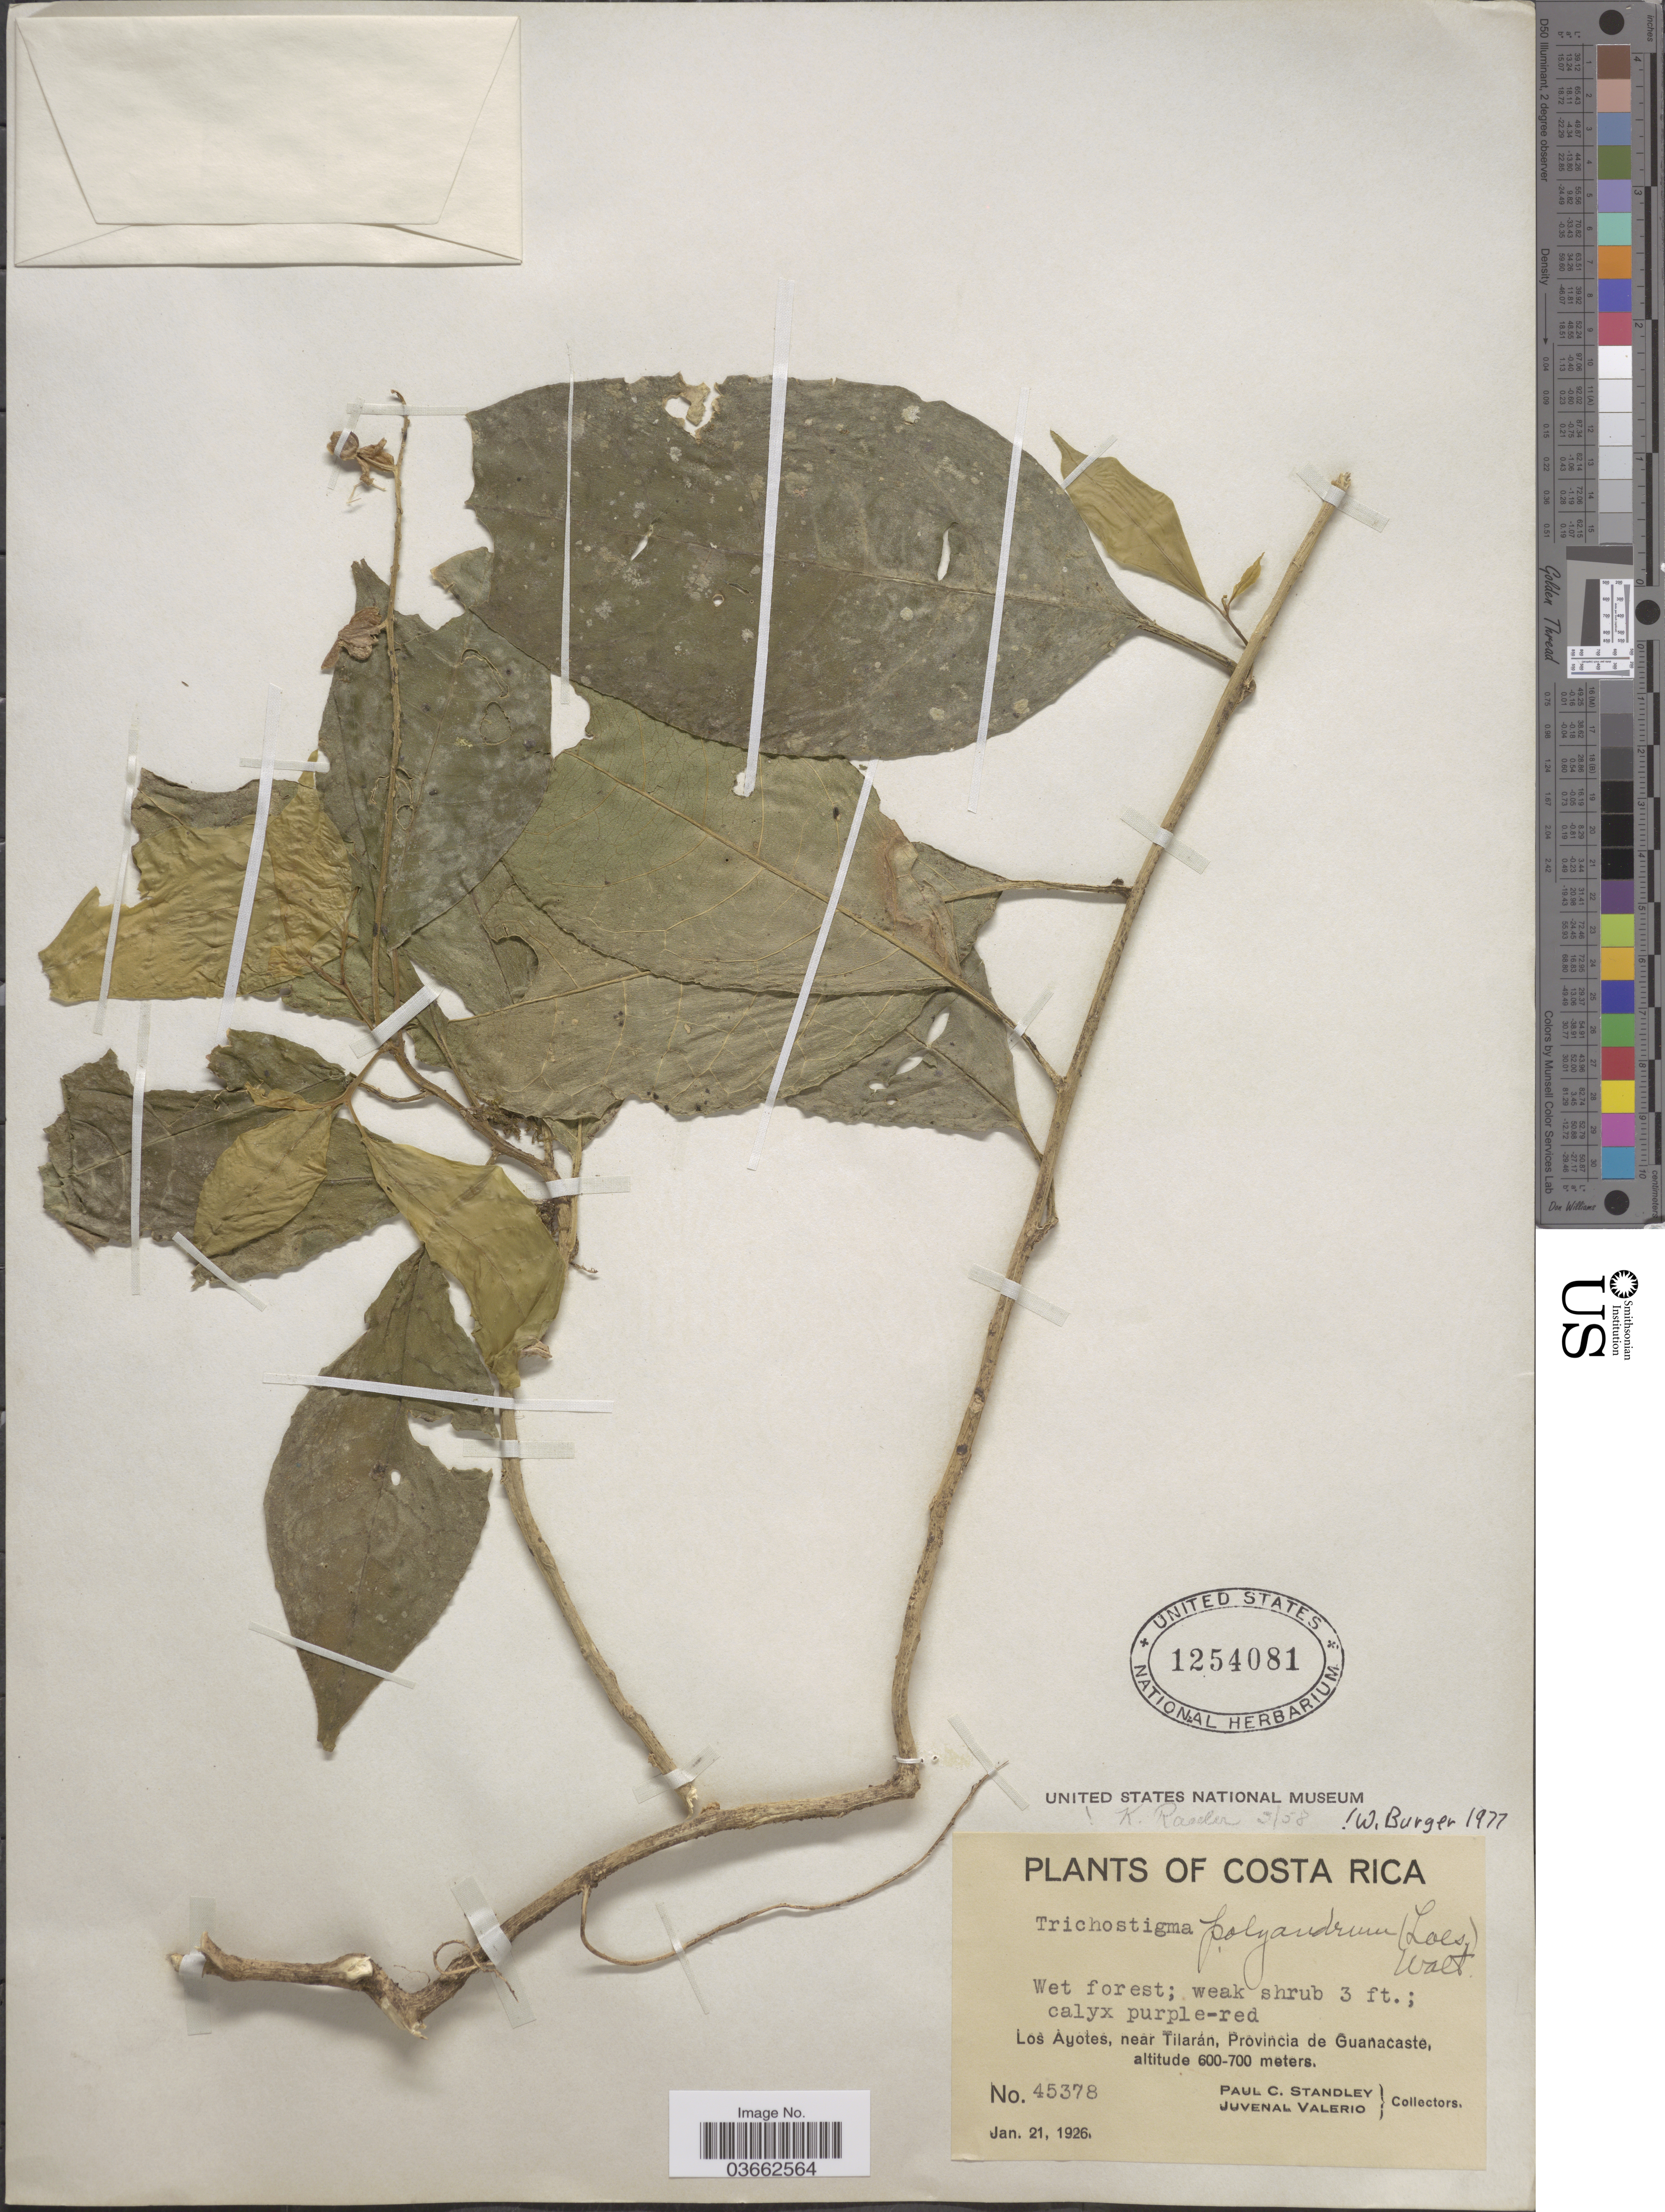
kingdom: Plantae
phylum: Tracheophyta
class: Magnoliopsida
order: Caryophyllales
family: Phytolaccaceae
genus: Trichostigma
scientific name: Trichostigma polyandrum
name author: (Loes.) H. Walter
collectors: P. C. Standley & J. Valerio R.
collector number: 45378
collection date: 1926-01-21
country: Costa Rica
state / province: Guanacaste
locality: Los Ayotes, near Tilarán.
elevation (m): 600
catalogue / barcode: US 1254081